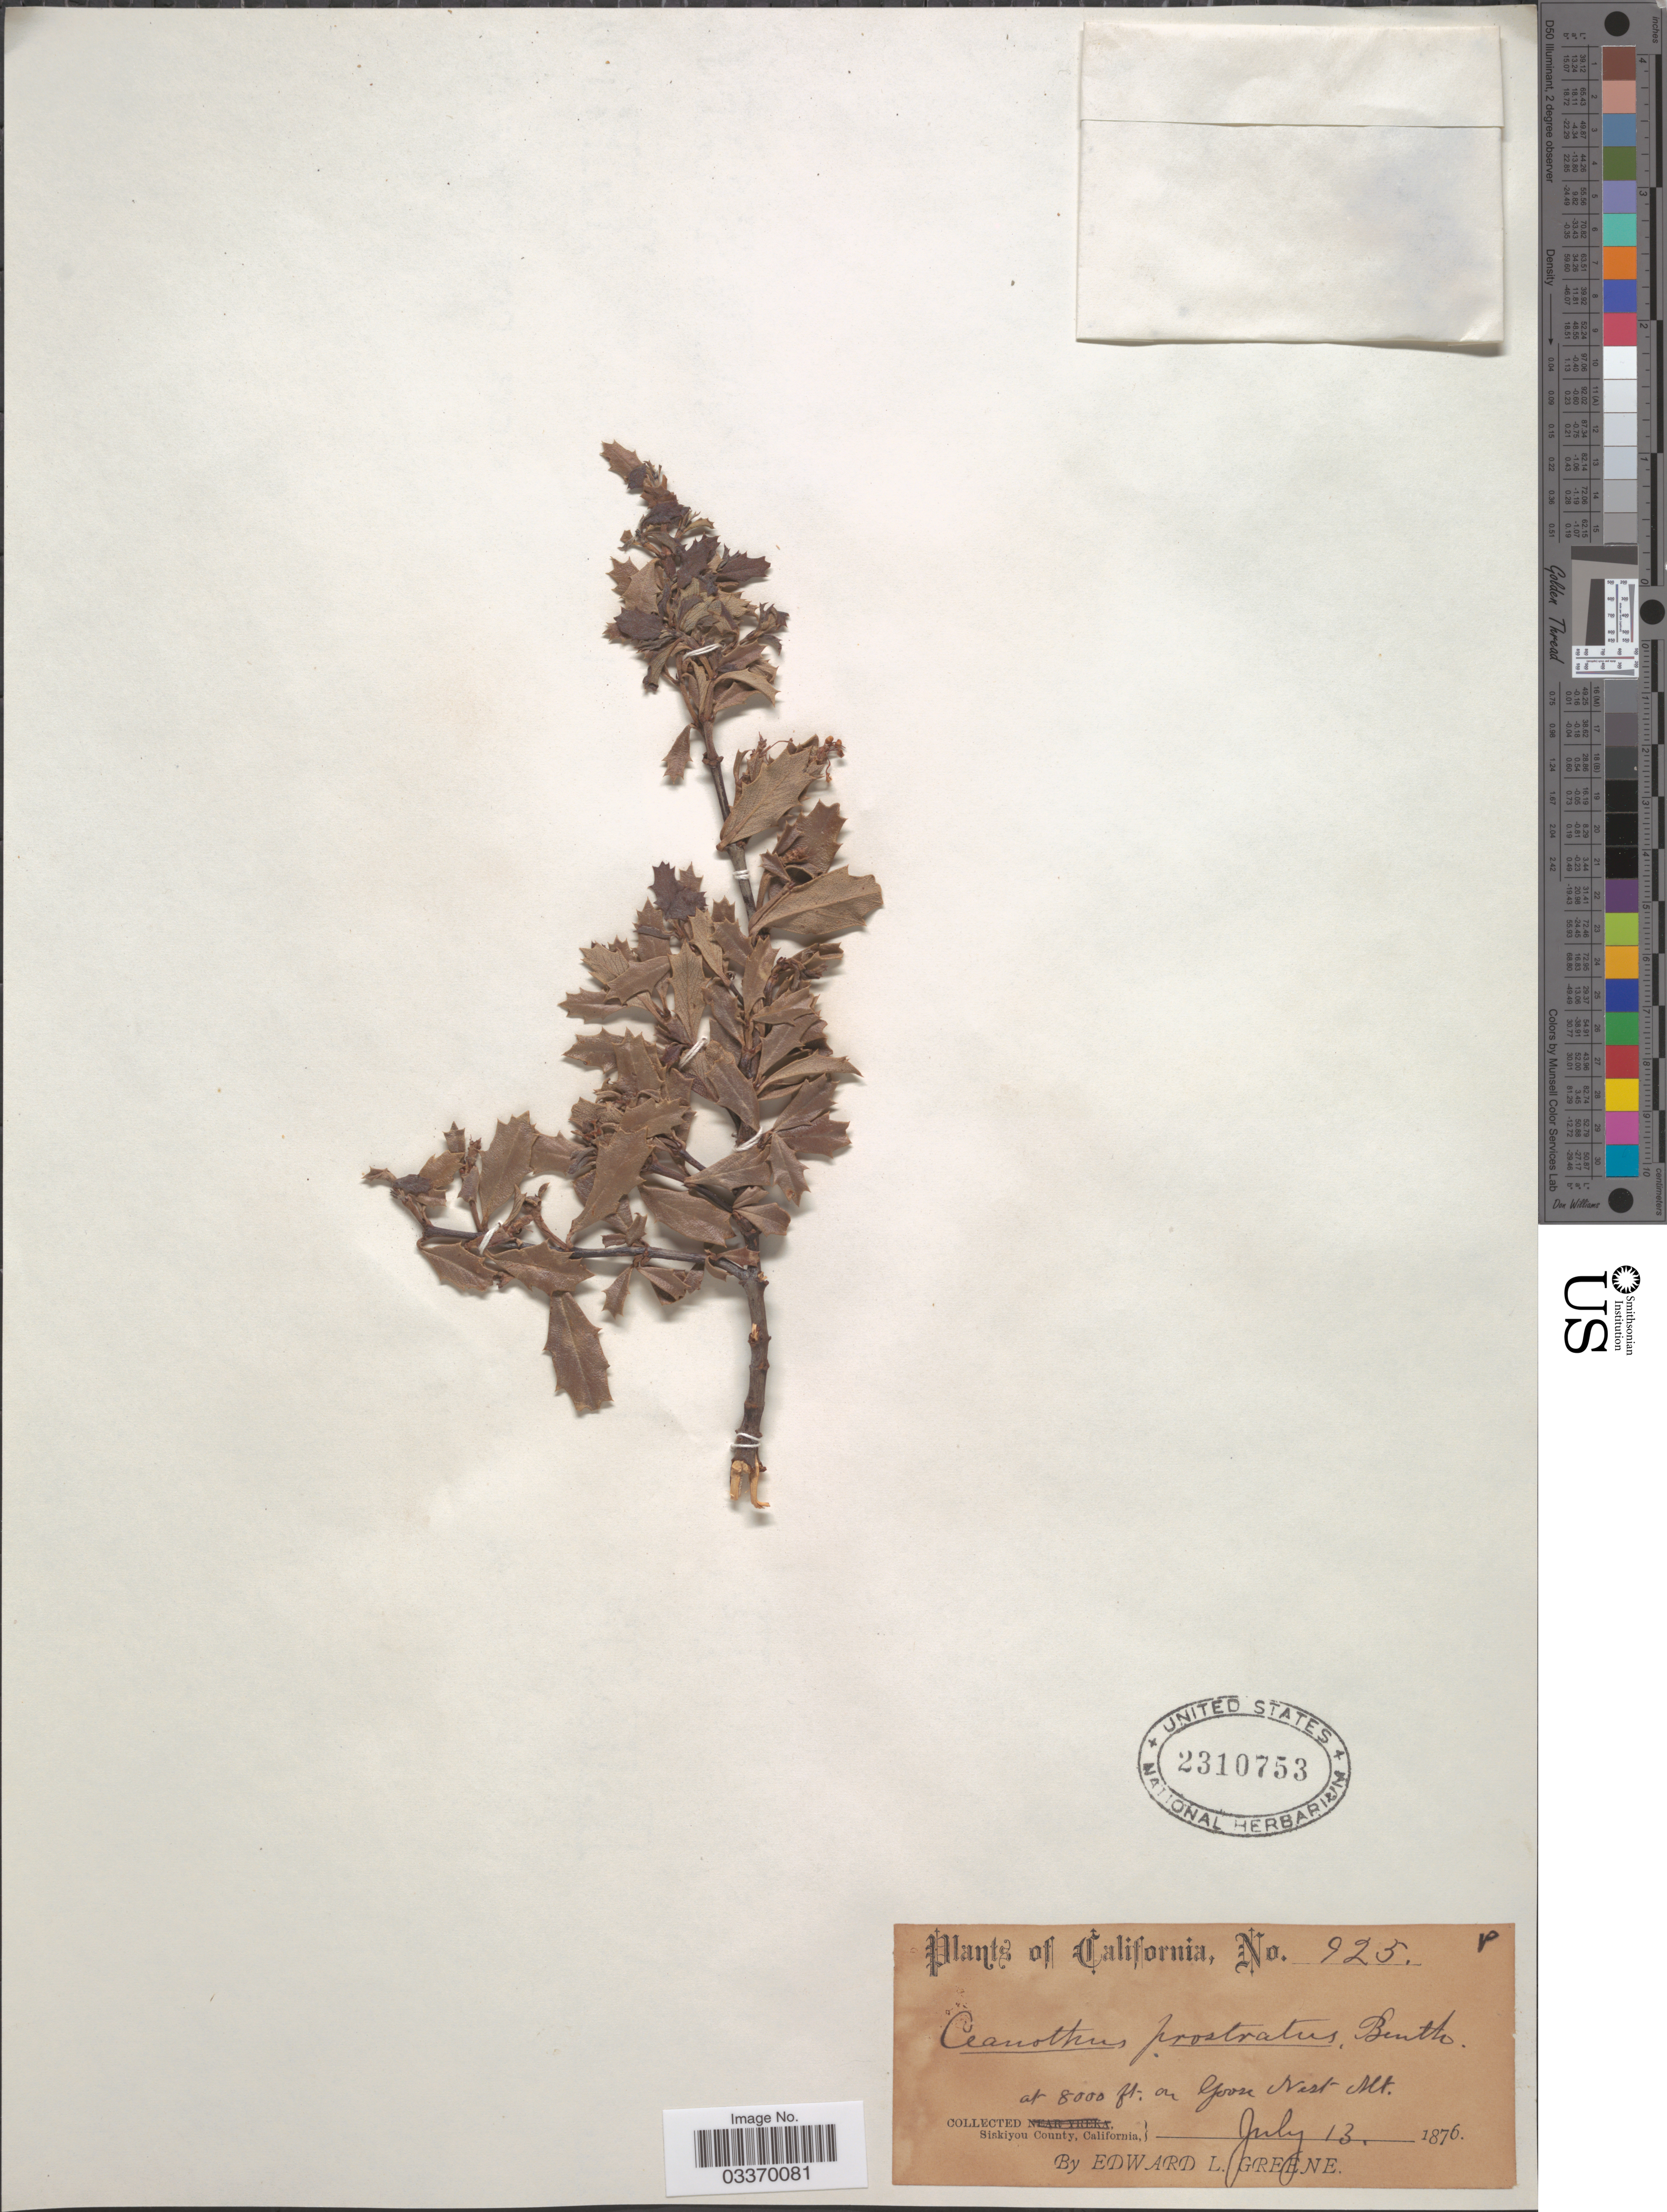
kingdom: Plantae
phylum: Tracheophyta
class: Magnoliopsida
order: Rosales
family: Rhamnaceae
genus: Ceanothus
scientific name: Ceanothus prostratus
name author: Benth.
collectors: E. L. Greene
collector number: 925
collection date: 1876-07-13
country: United States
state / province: California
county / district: Siskiyou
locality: On Goose Nest Mt. Siskiyou County.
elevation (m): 2438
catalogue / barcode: US 2310753